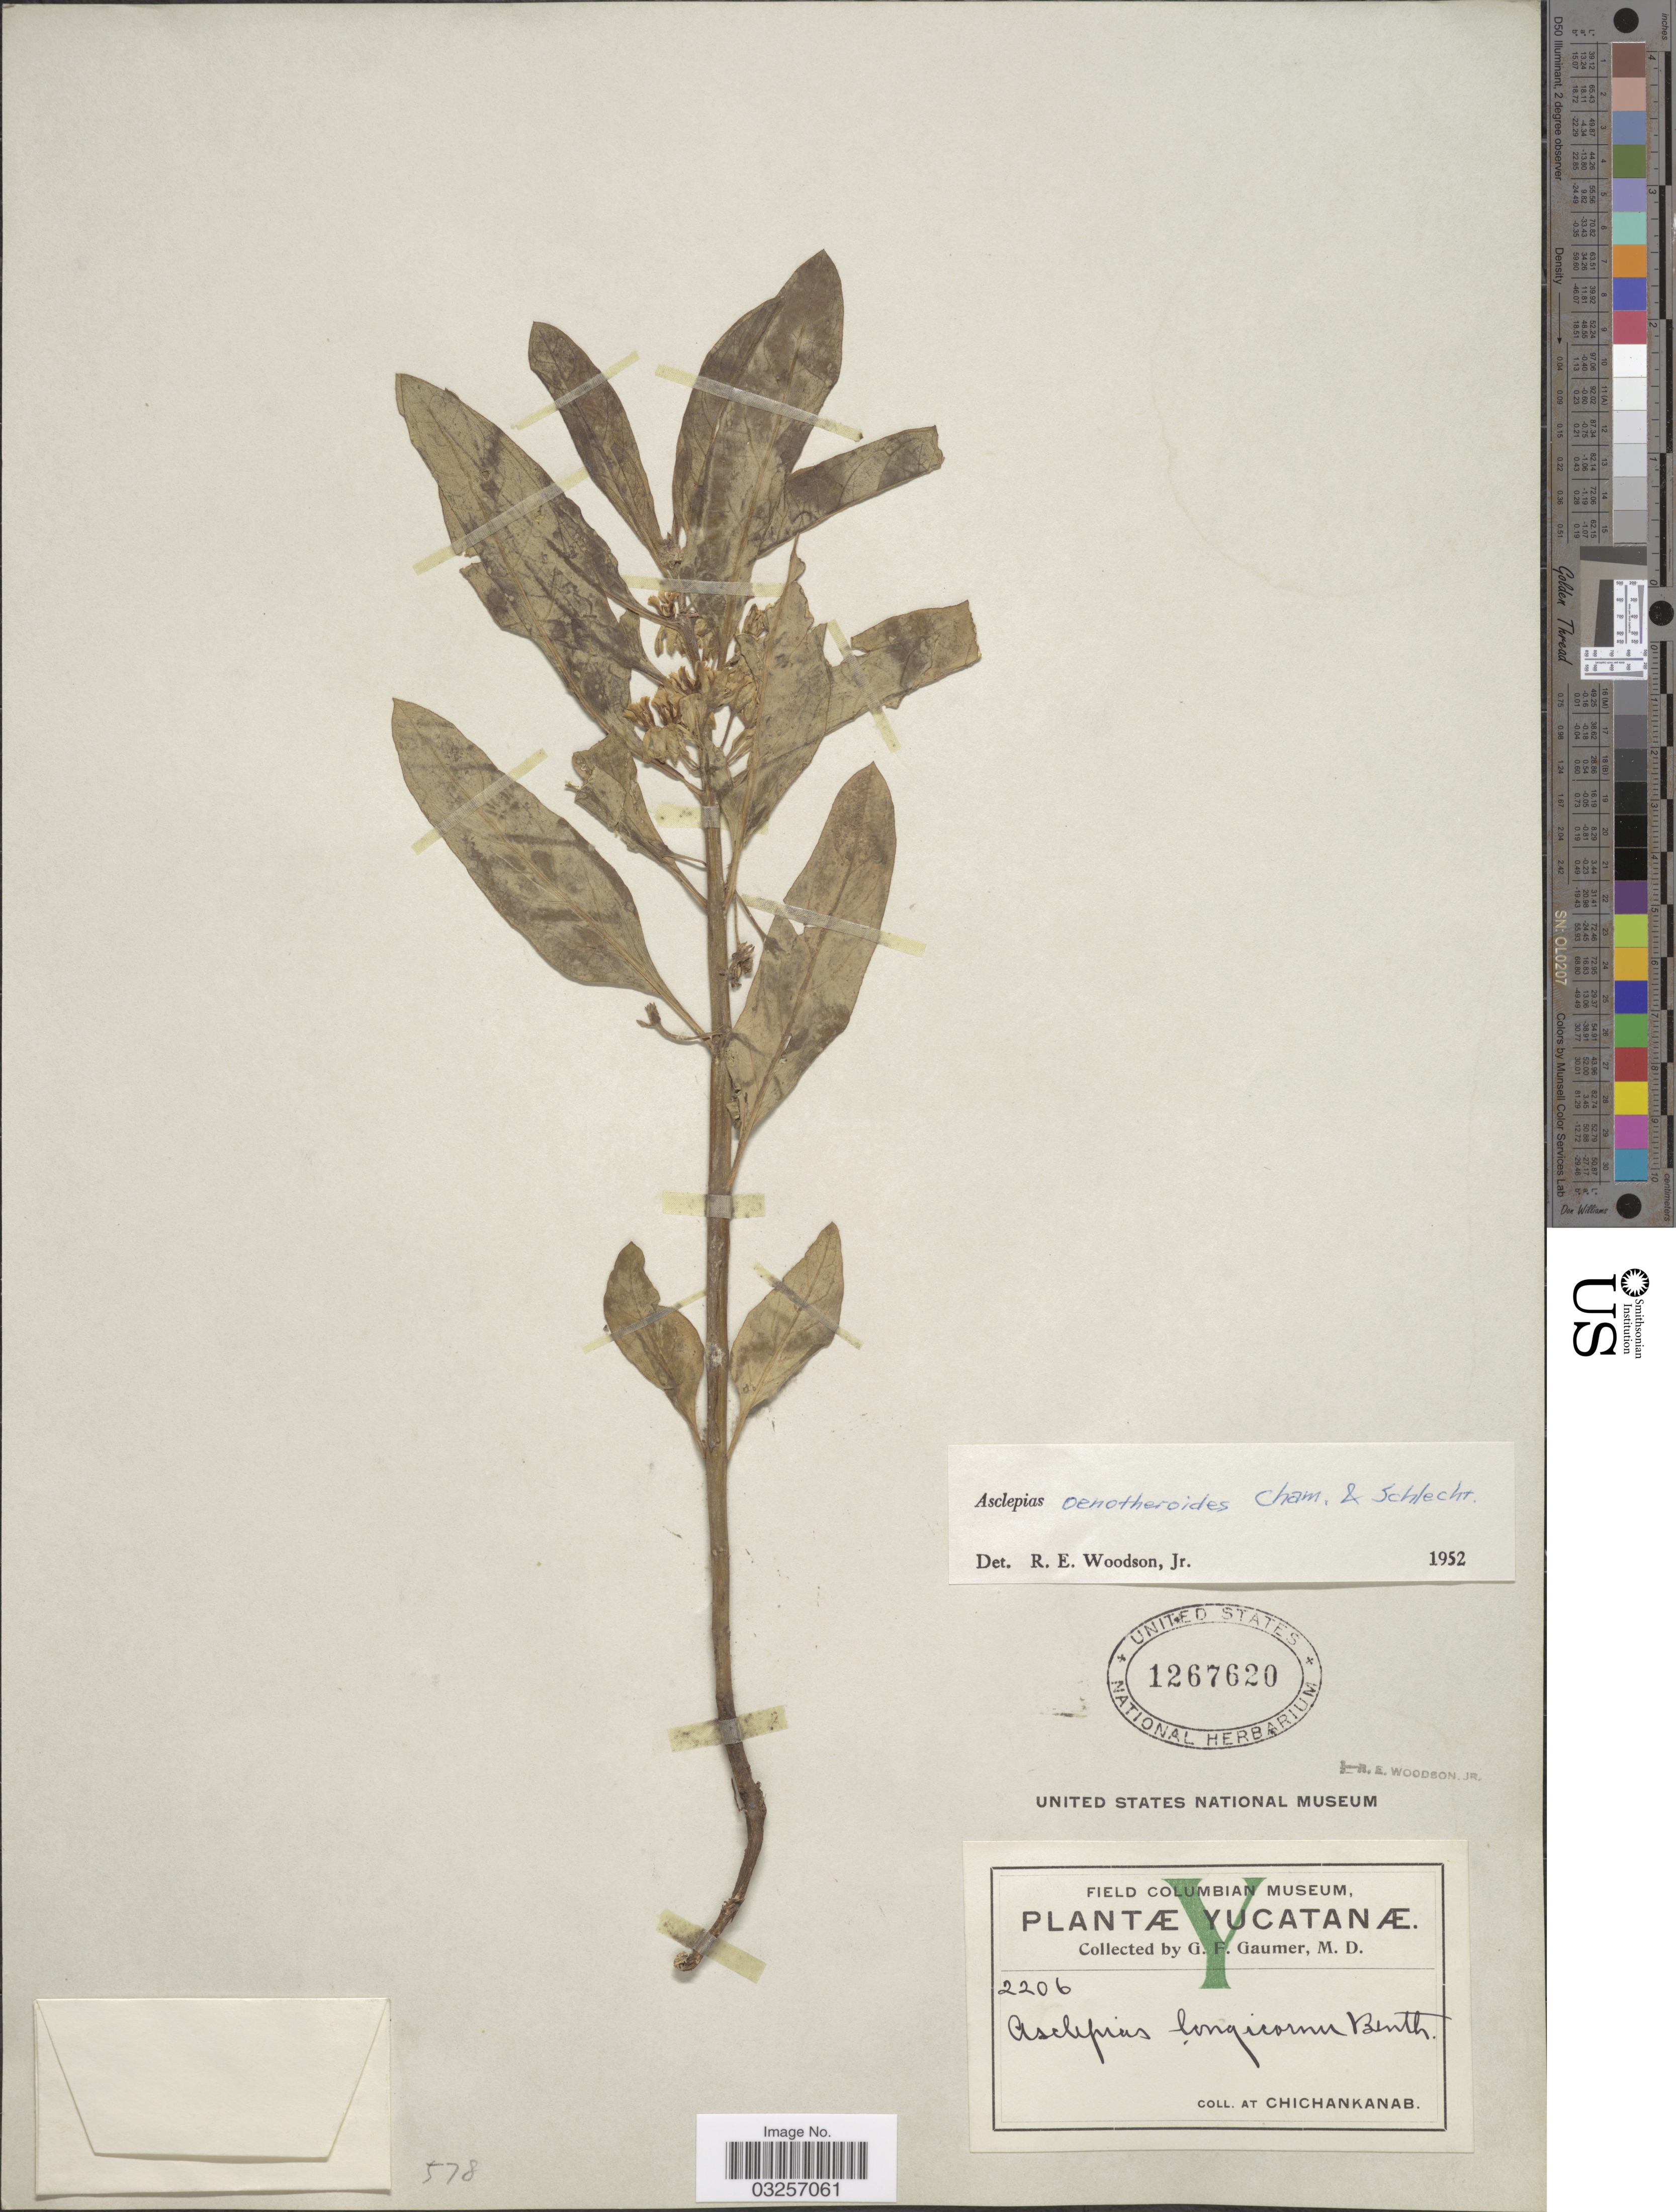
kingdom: Plantae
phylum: Tracheophyta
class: Magnoliopsida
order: Gentianales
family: Apocynaceae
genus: Asclepias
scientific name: Asclepias oenotheroides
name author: Schltdl. & Cham.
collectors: G. F. Gaumer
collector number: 2206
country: Mexico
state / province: Yucatán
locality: Coll. at Chichankanab.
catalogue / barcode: US 1267620